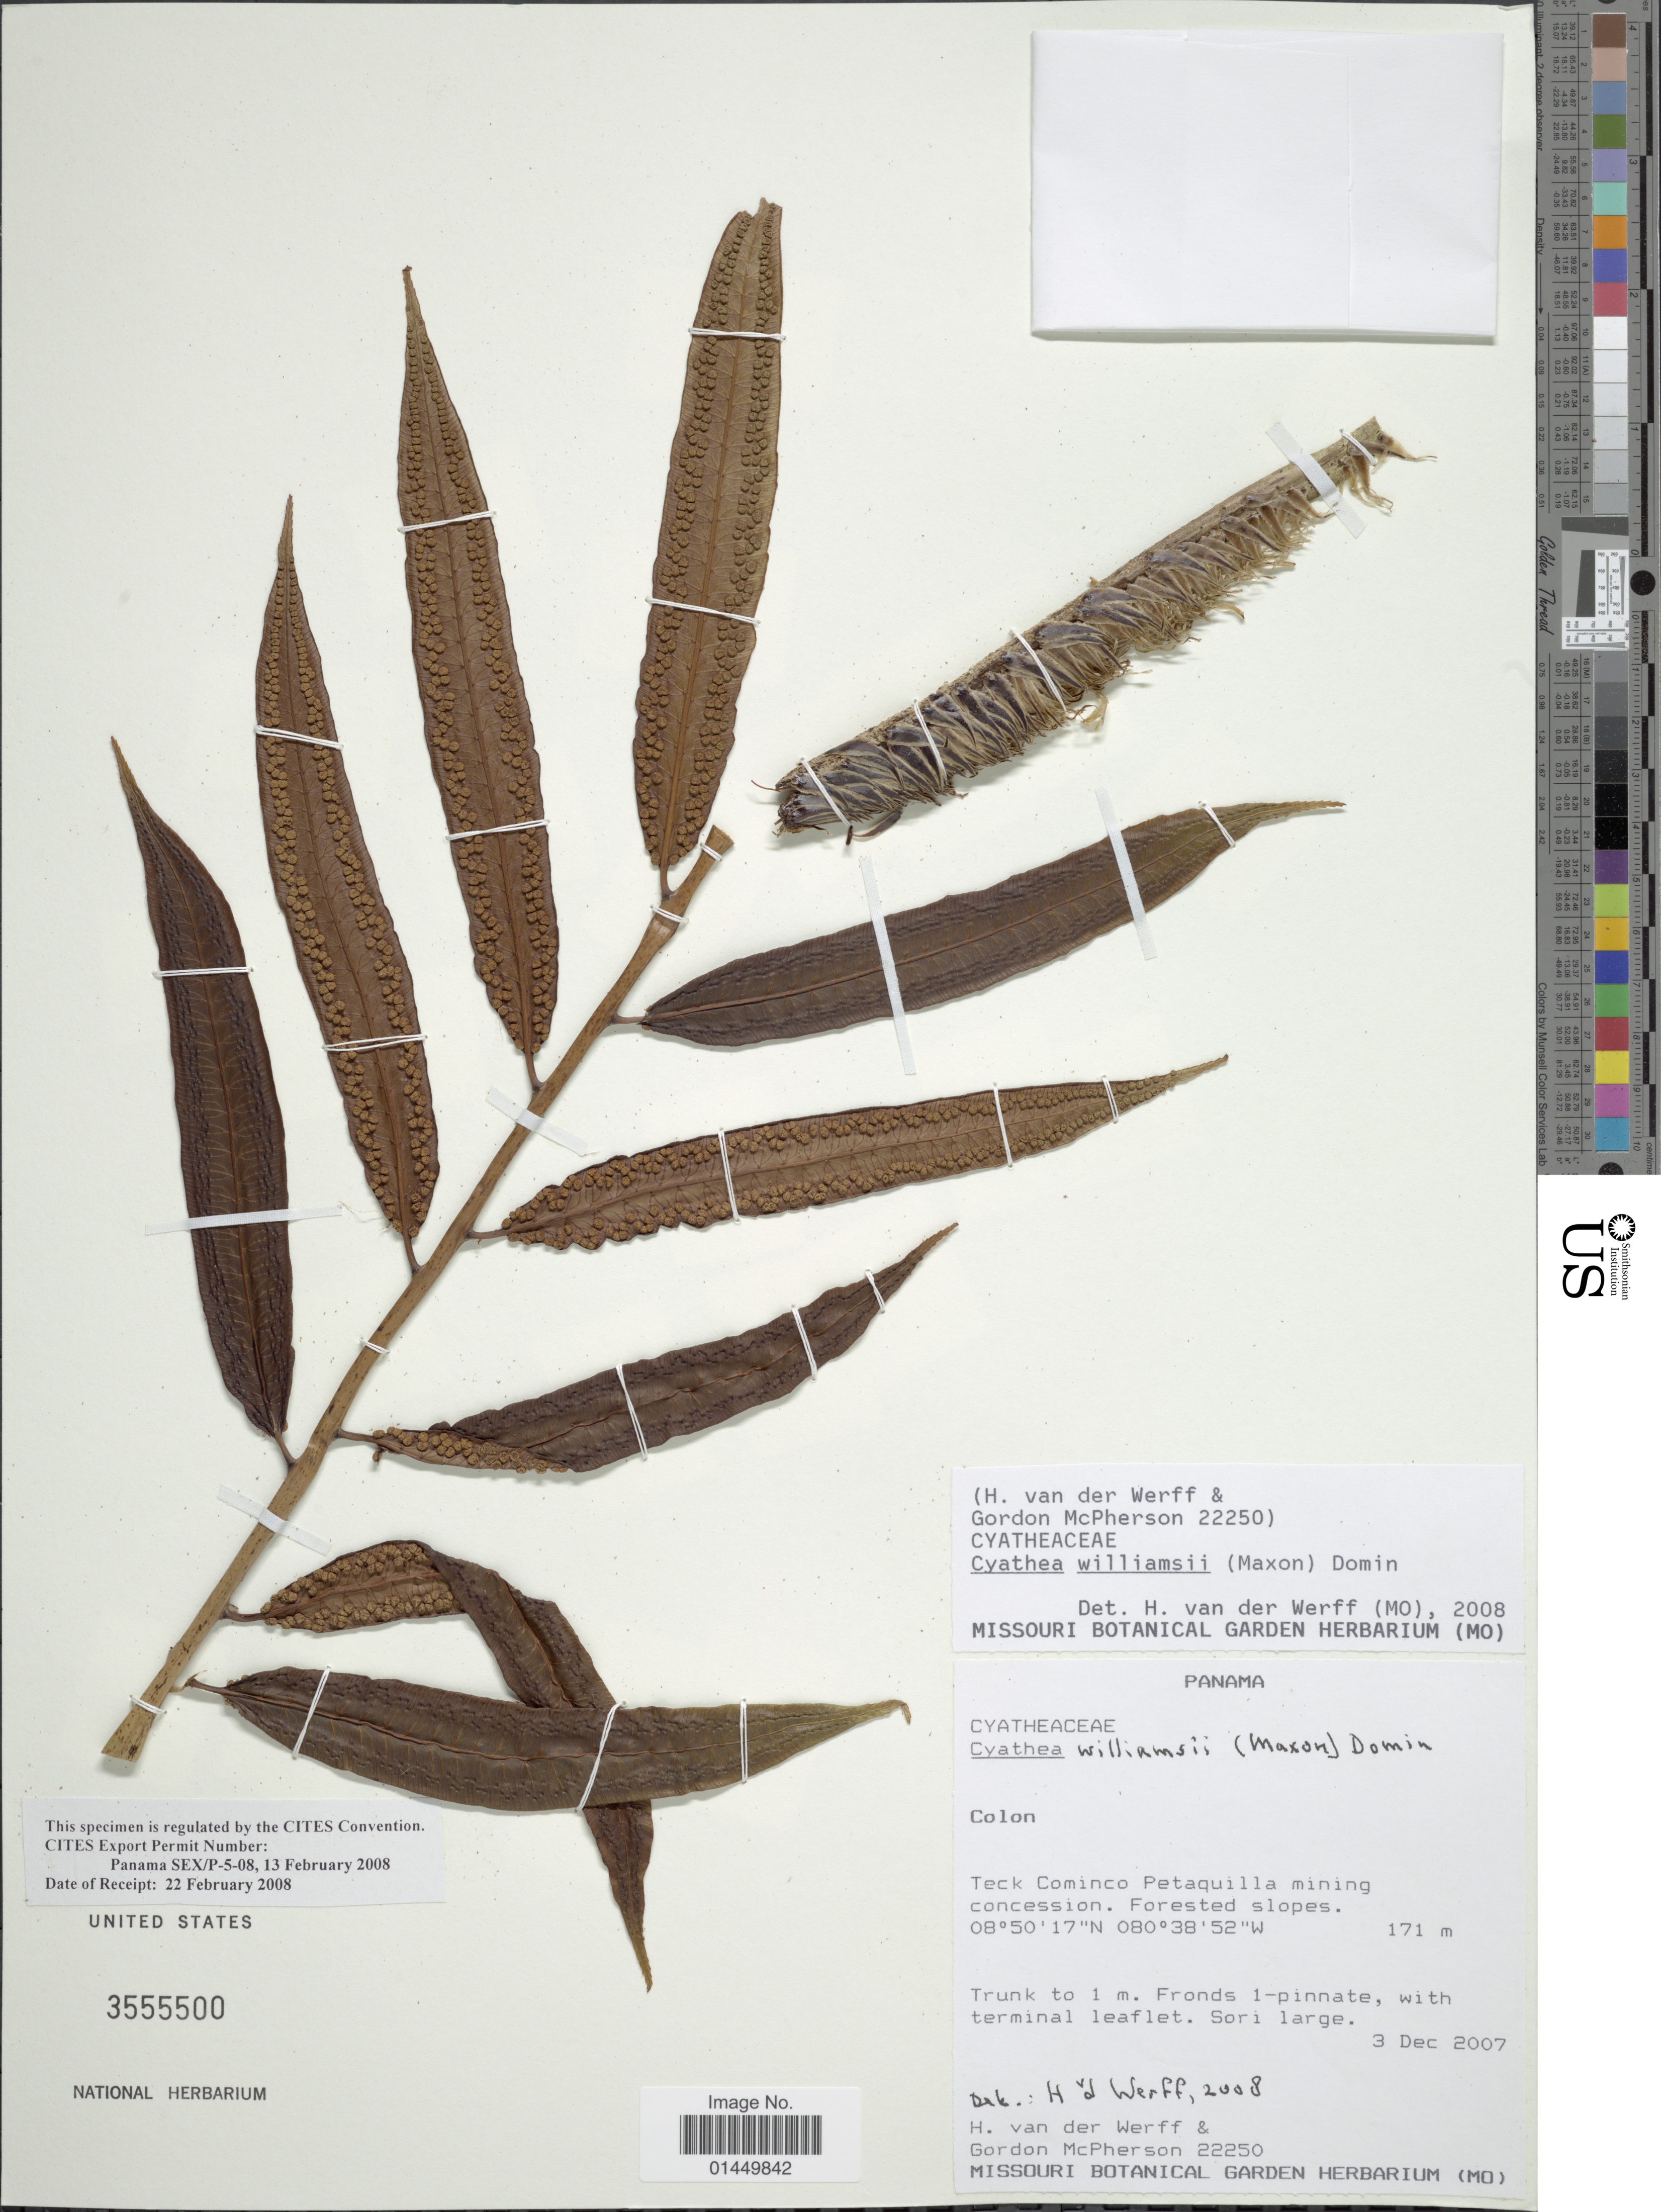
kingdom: Plantae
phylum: Tracheophyta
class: Polypodiopsida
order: Cyatheales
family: Cyatheaceae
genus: Cyathea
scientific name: Cyathea williamsii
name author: (Maxon) Domin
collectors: H. van der Werff & G. McPherson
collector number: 22250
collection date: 2007-12-03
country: Panama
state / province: Colón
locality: Colon, Teck Cominco Petaquilla mining concession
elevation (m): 171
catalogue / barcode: US 3555500